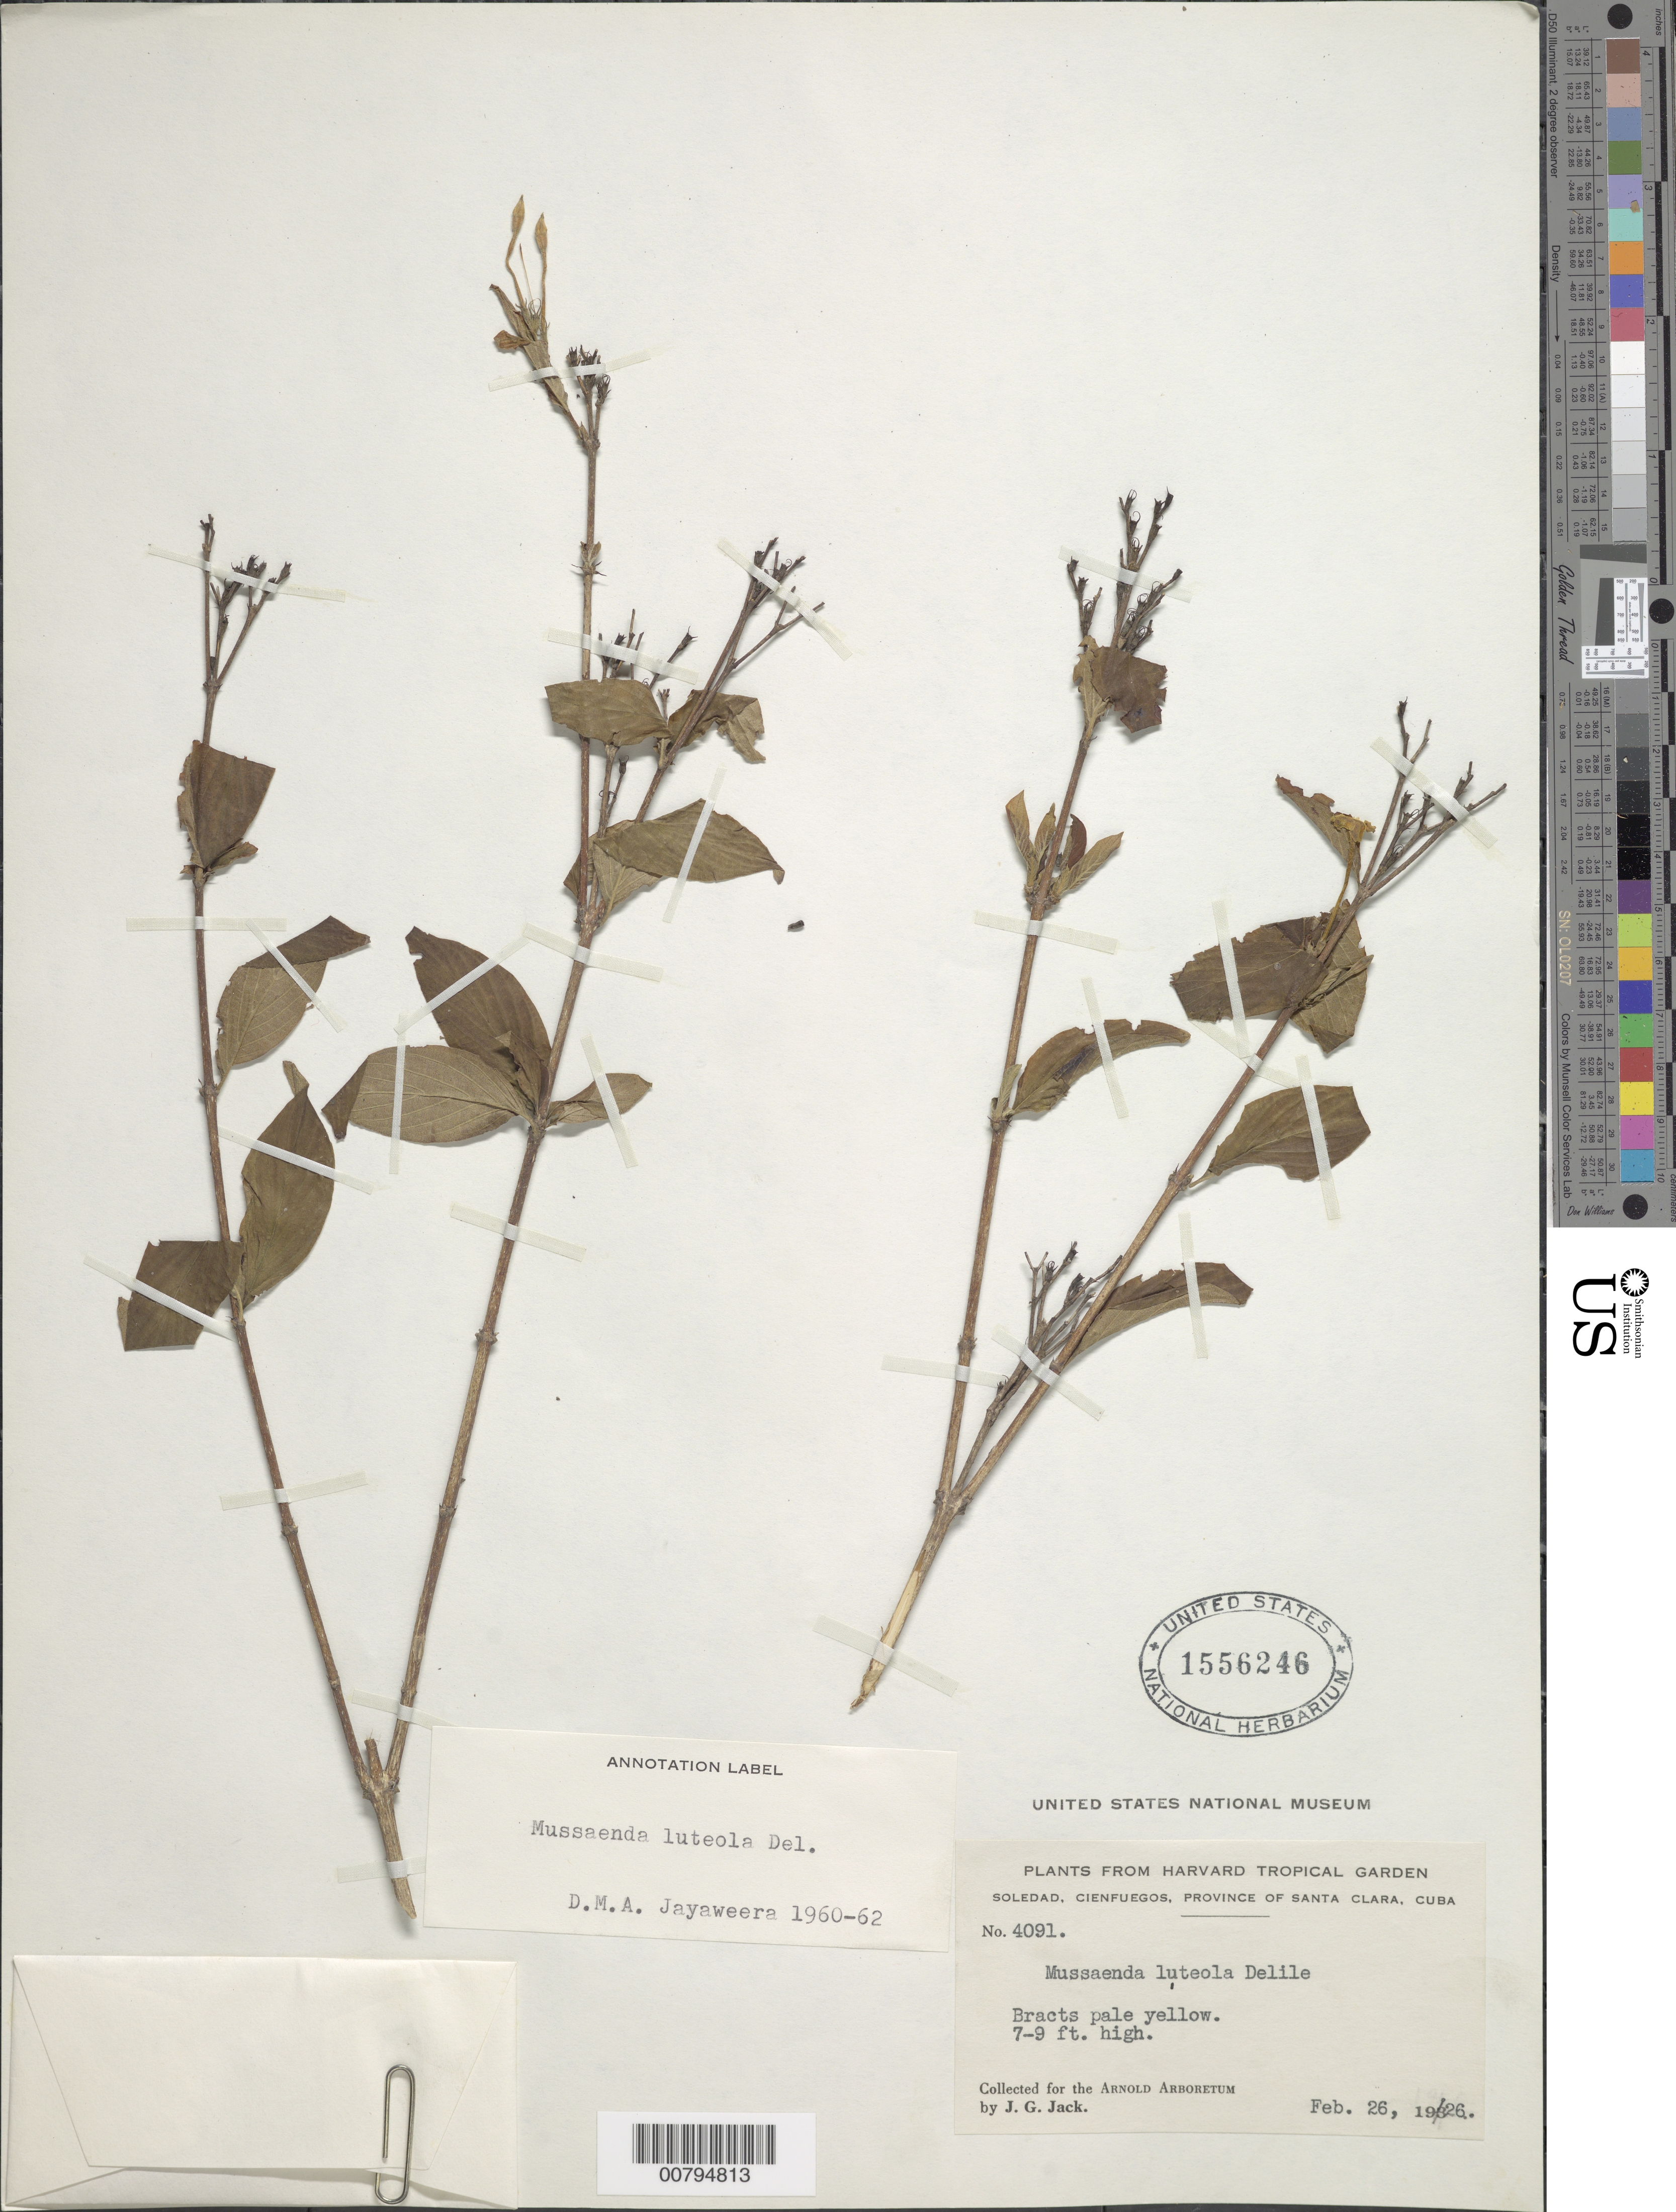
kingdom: Plantae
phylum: Tracheophyta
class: Magnoliopsida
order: Gentianales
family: Rubiaceae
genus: Pentas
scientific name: Pentas lanceolata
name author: (Forssk.) Deflers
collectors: J. G. Jack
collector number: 4091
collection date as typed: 26 Feb 1926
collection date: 1926-02-26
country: Cuba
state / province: Las Villas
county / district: Cienfuegos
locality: Soledad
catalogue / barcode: US 1556246